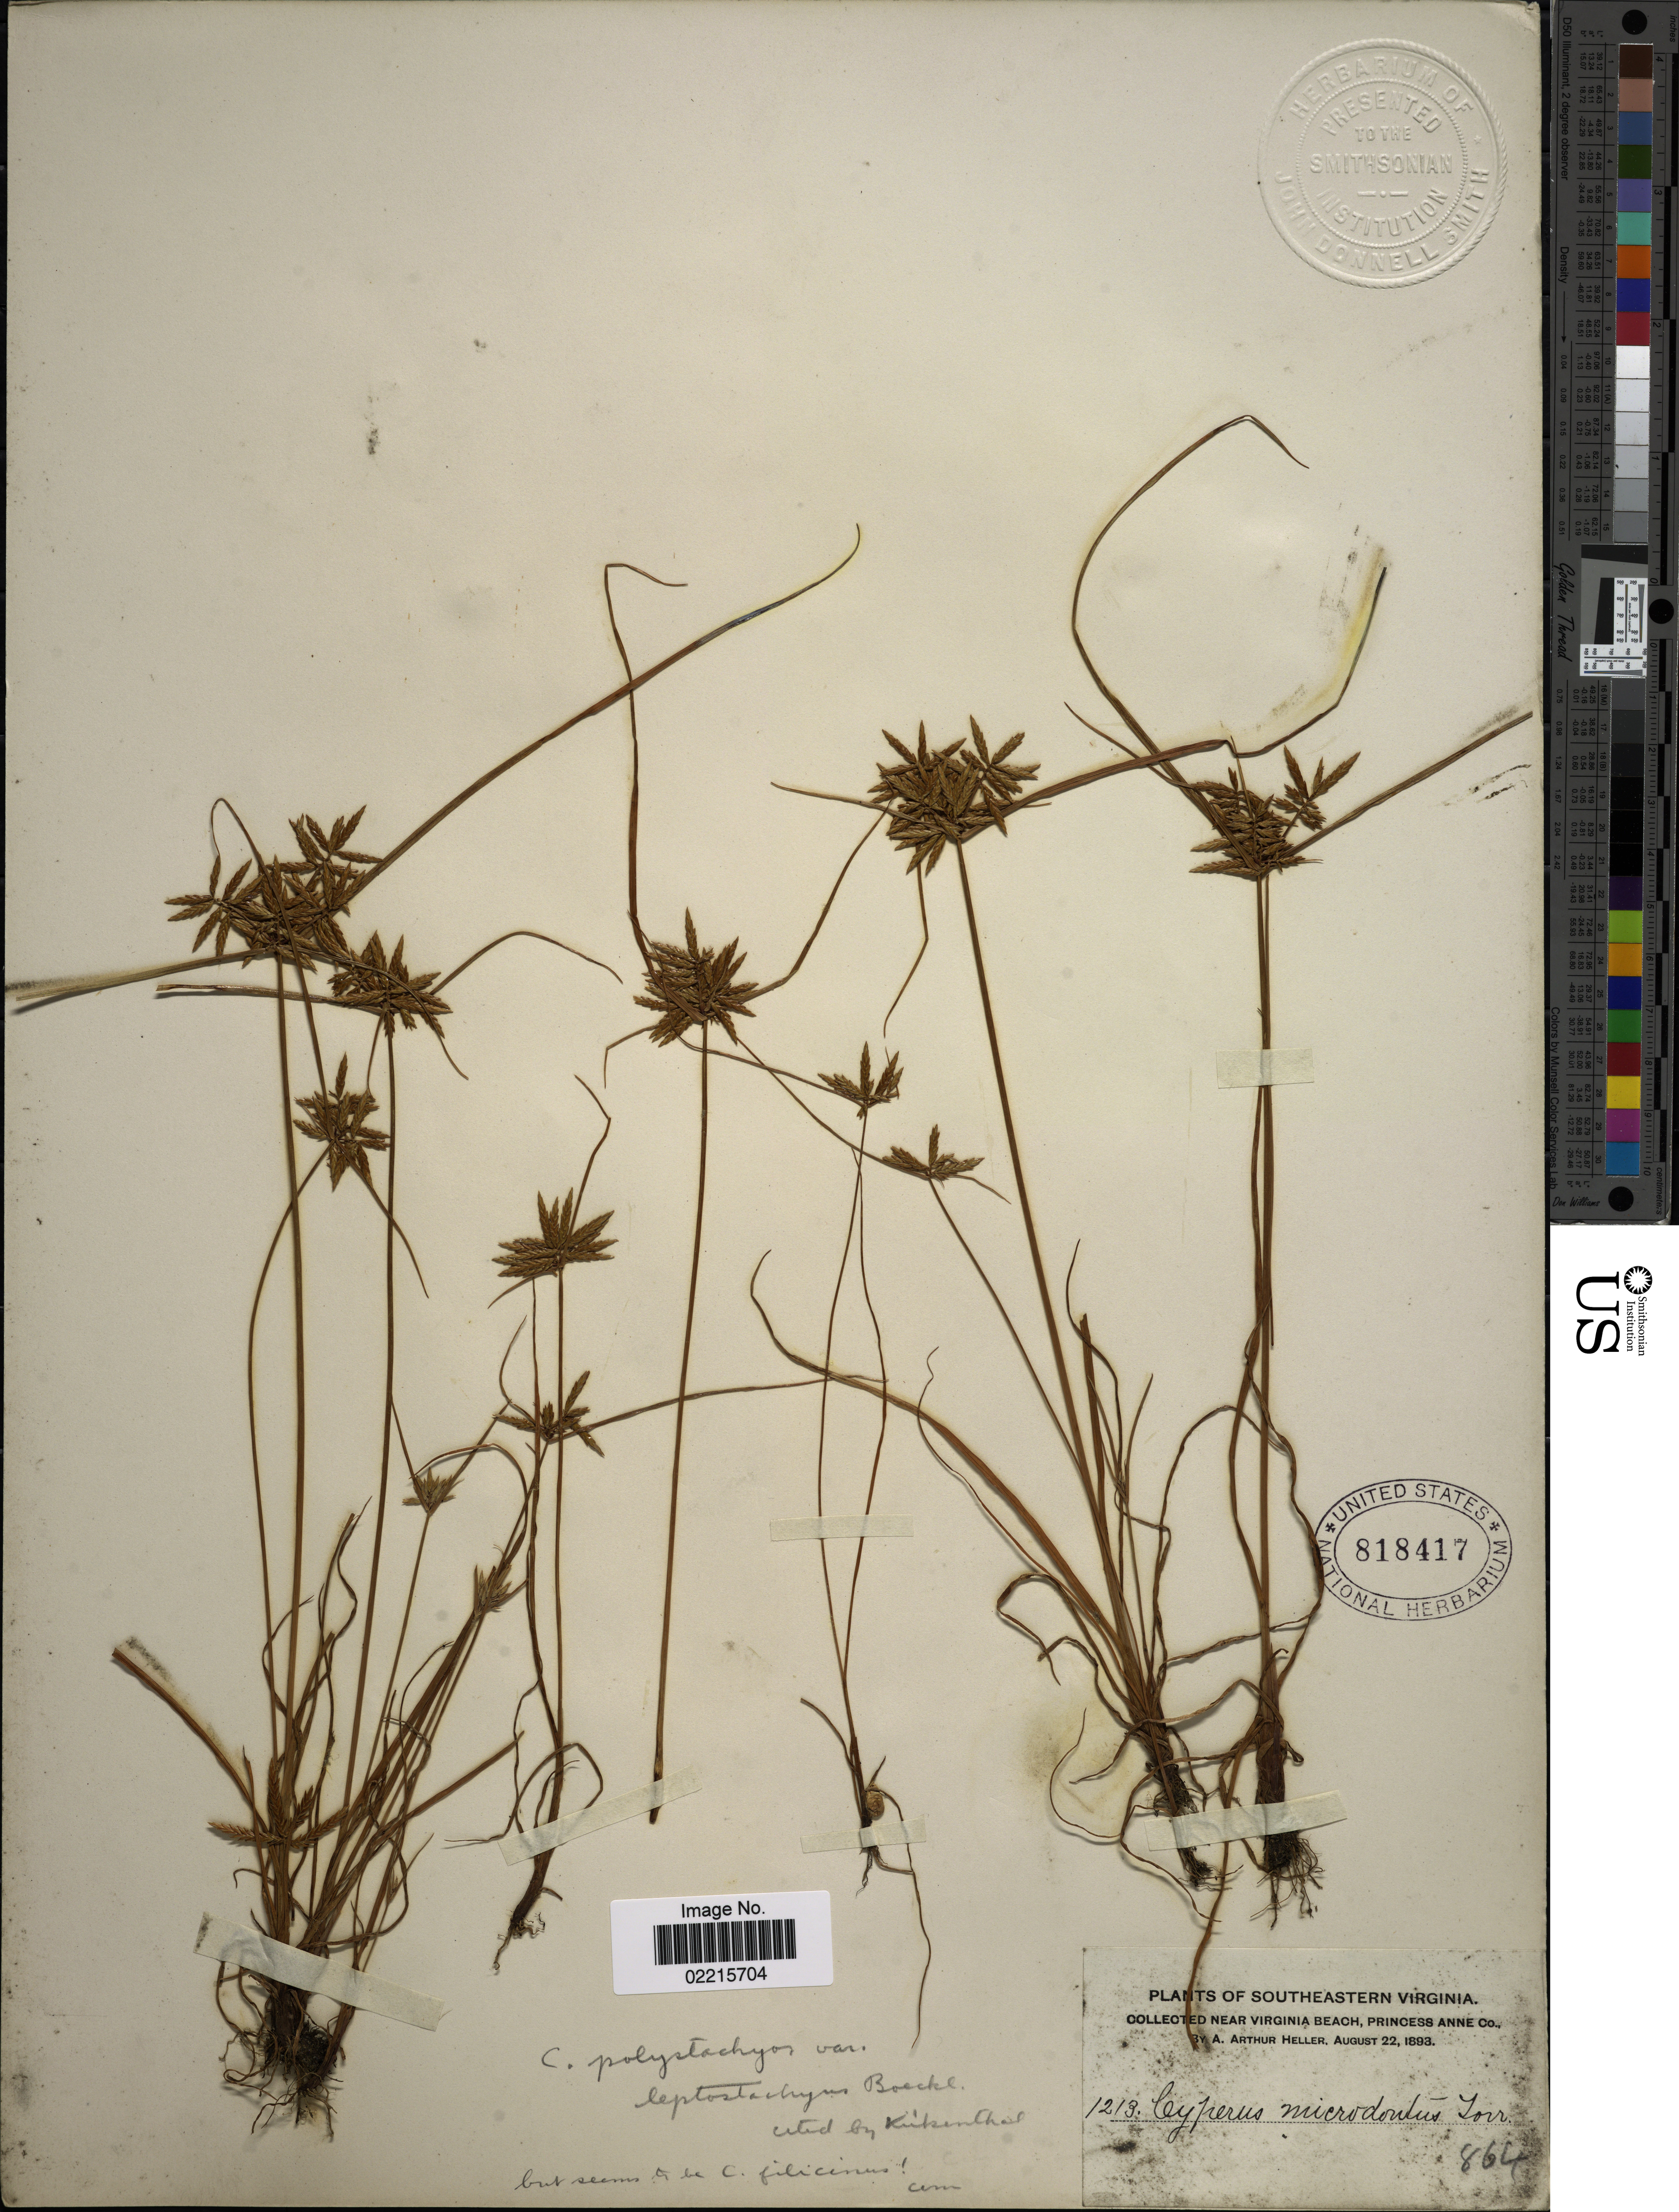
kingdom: Plantae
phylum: Tracheophyta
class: Liliopsida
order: Poales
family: Cyperaceae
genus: Cyperus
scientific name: Cyperus filicinus Vahl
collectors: A. A. Heller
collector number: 1213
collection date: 1893-08-22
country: United States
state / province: Virginia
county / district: City of Virginia Beach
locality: Southeastern Virginia, near virginia Beach, Princess Anne (=historic county name) County.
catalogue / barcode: US 818417